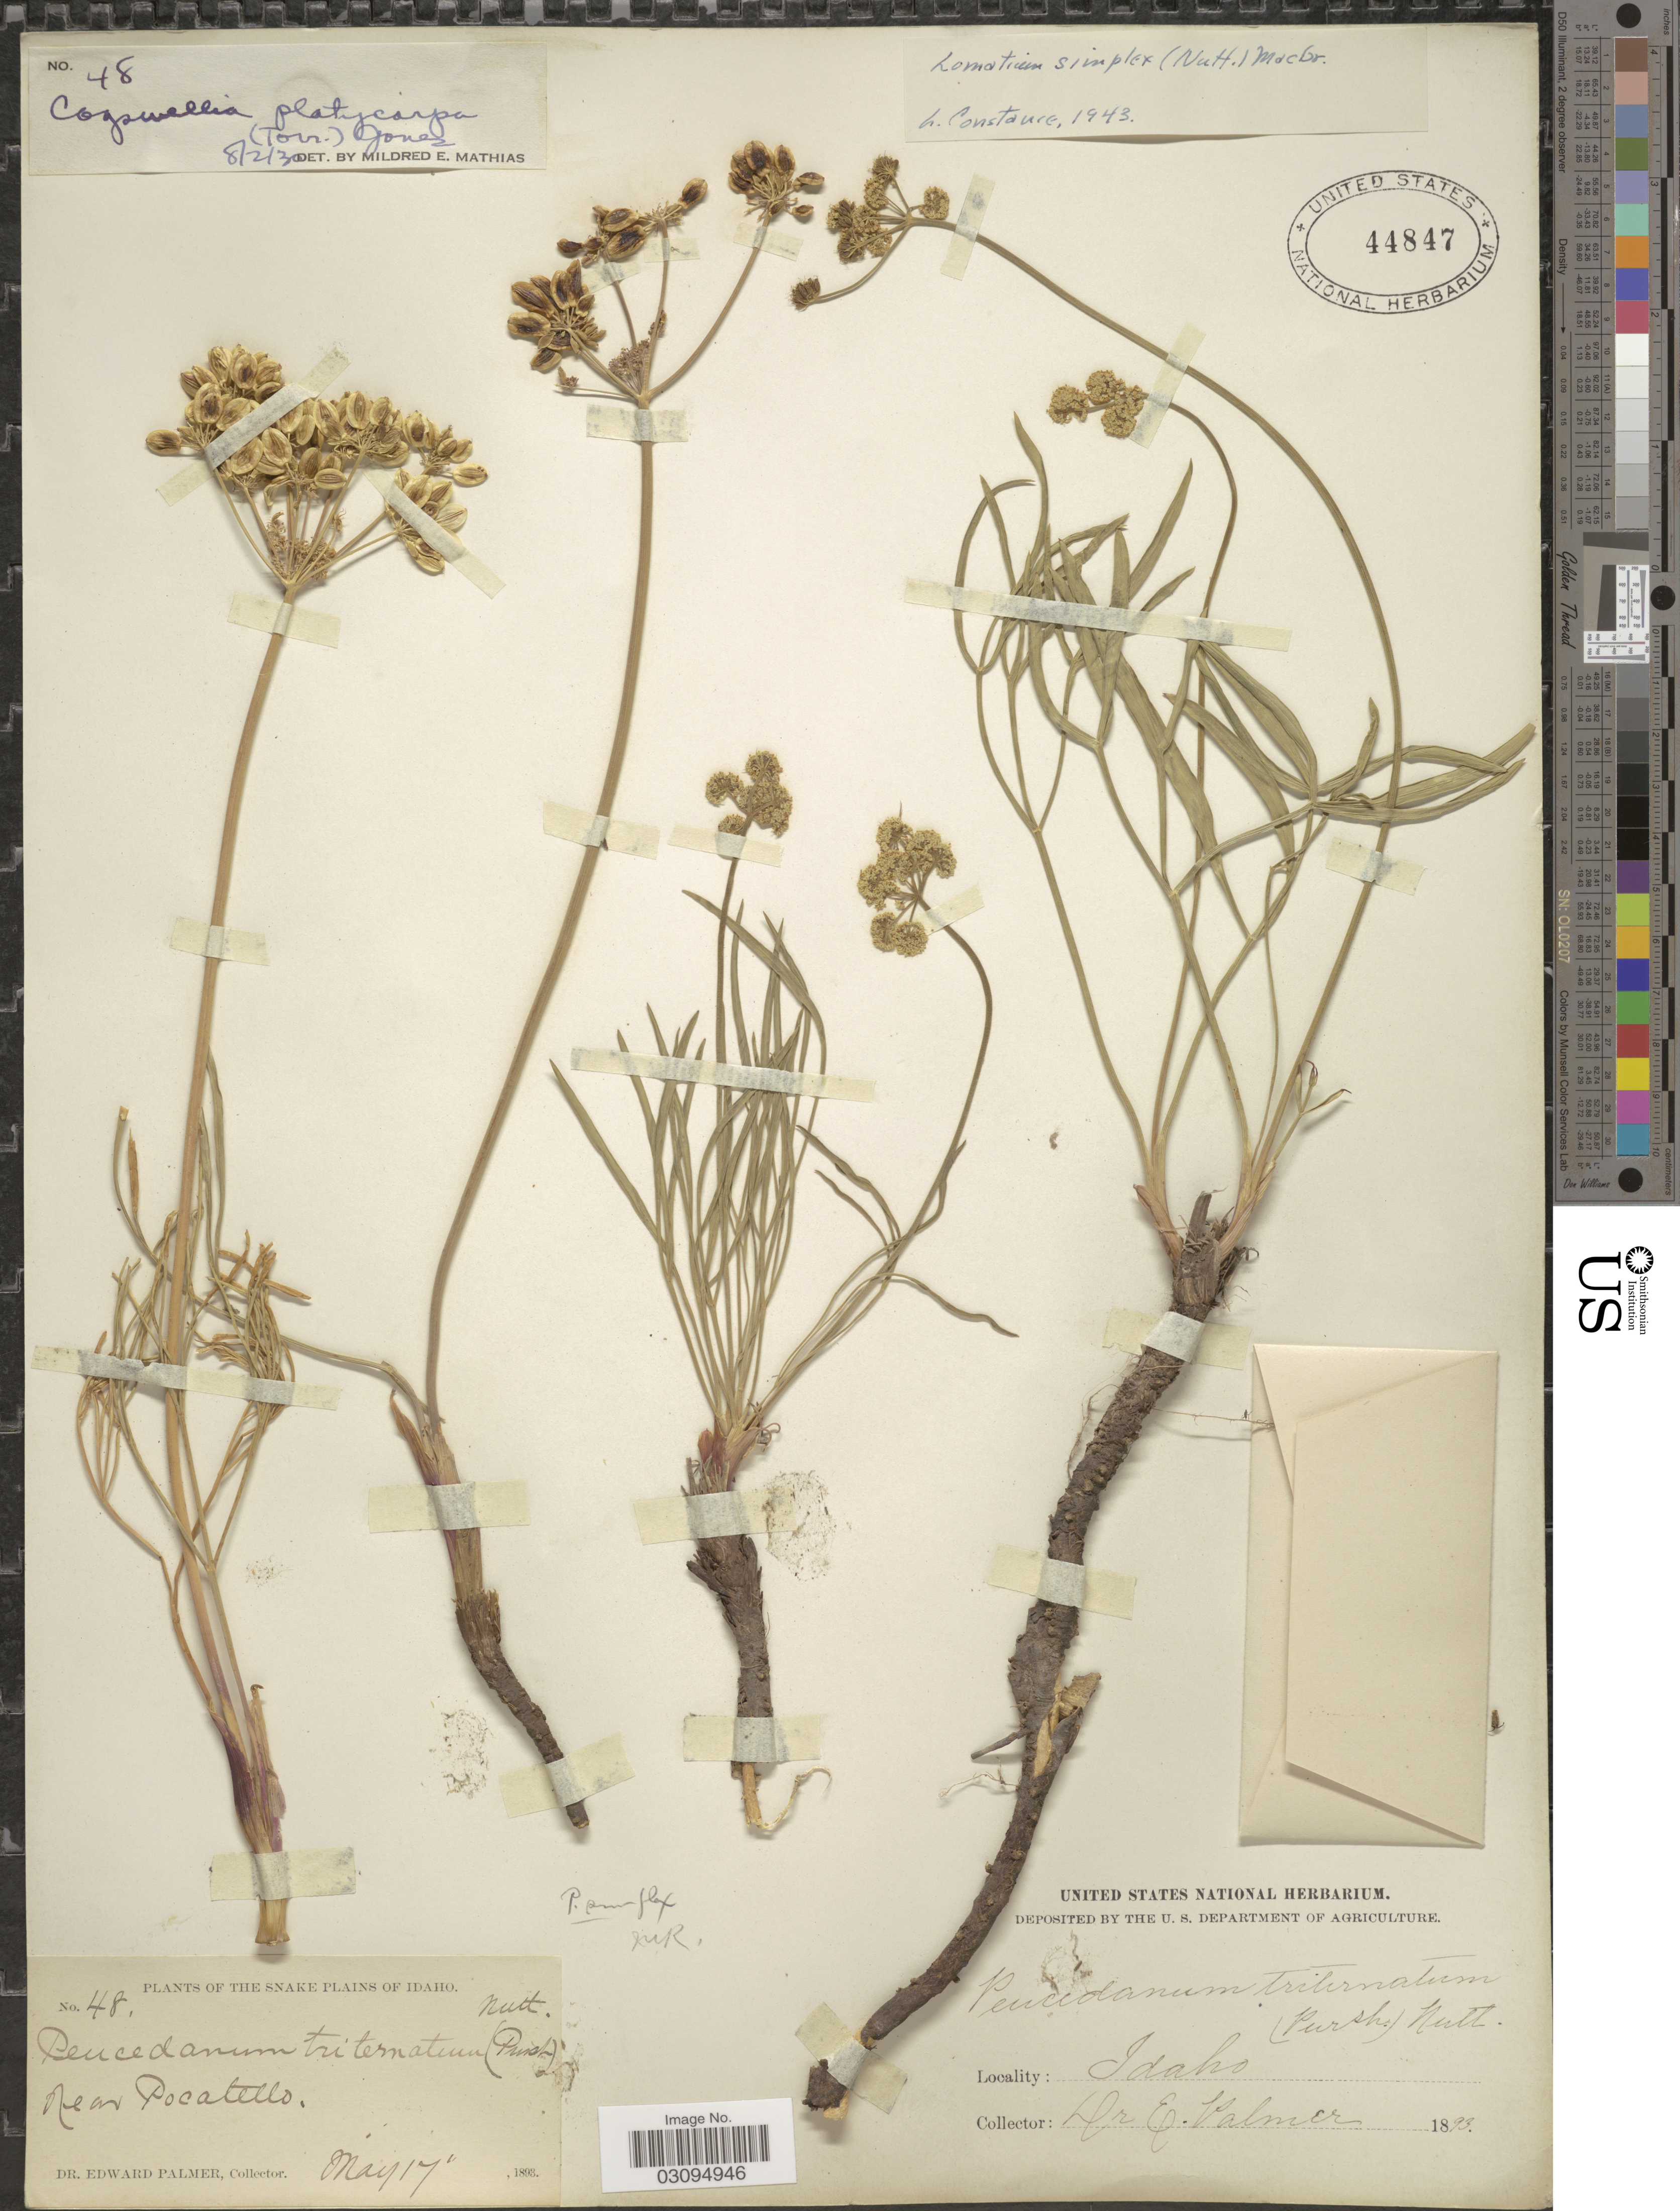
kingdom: Plantae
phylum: Tracheophyta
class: Magnoliopsida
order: Apiales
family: Apiaceae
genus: Lomatium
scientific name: Lomatium platycarpum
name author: (Torr.) J.M. Coult. & Rose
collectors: E. Palmer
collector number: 48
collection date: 1893-05-17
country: United States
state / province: Idaho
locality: The Snake Plains, Near Pocatello.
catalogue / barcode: US 44847